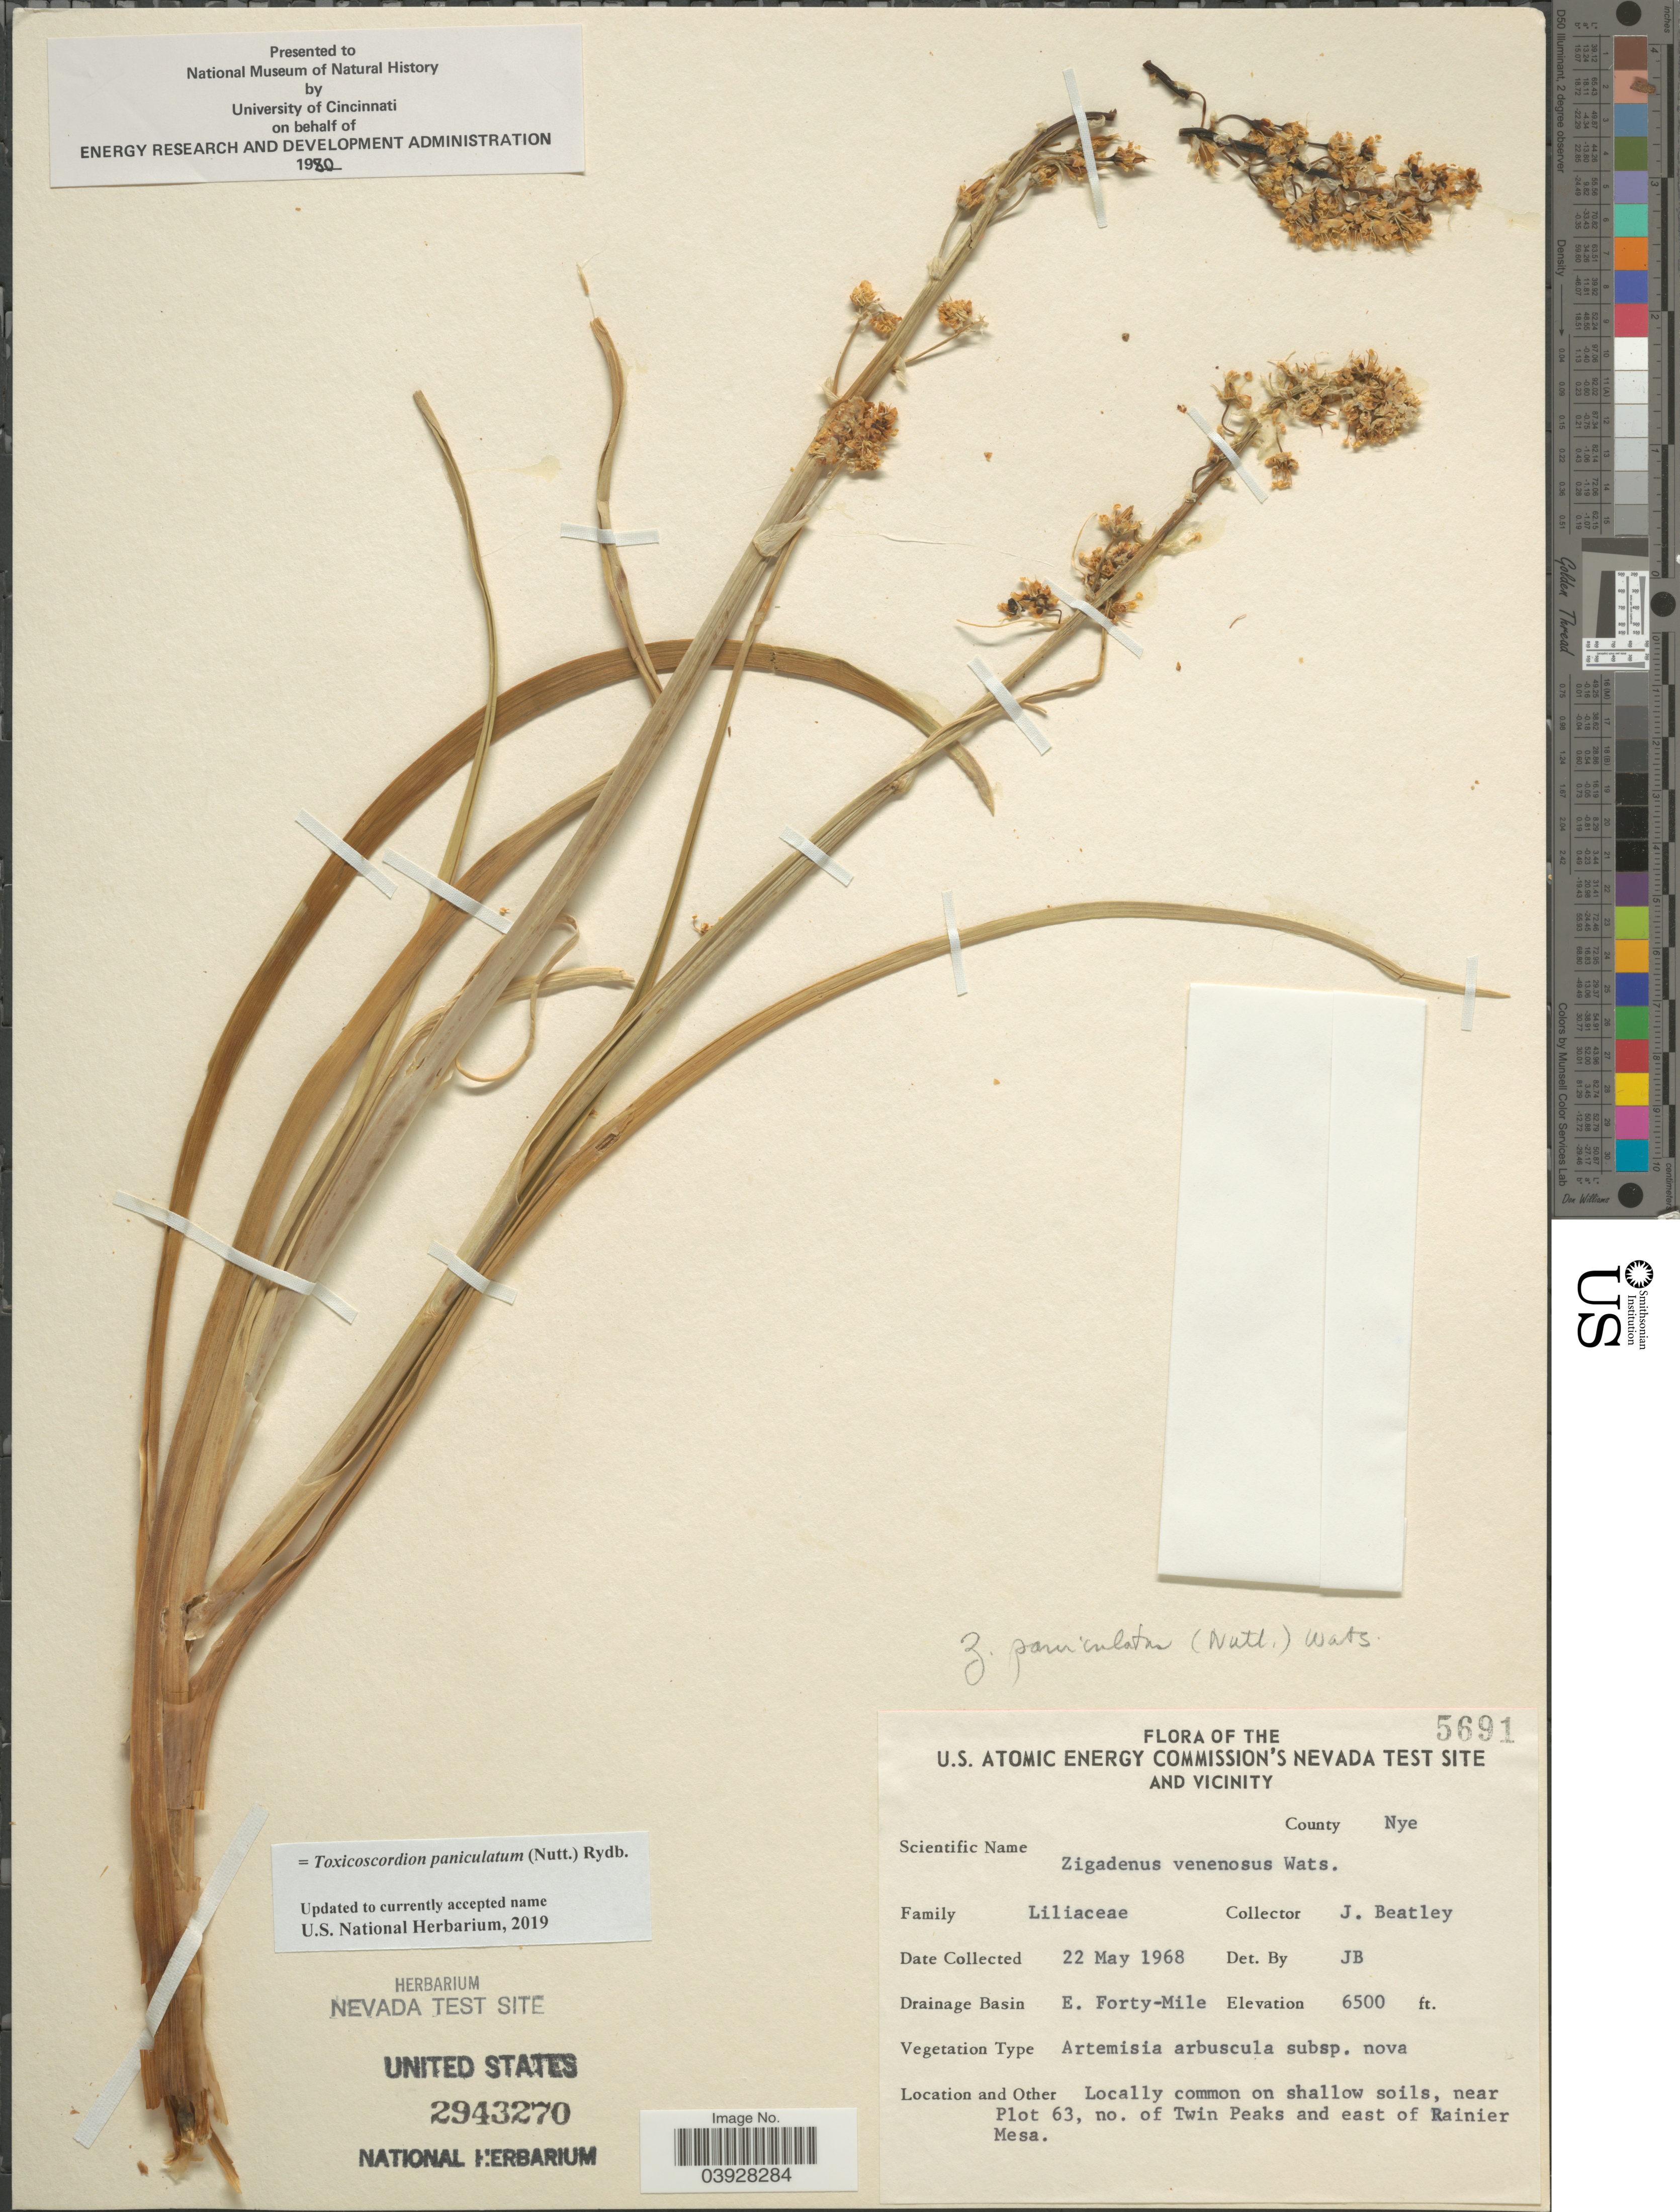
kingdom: Plantae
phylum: Tracheophyta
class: Liliopsida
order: Liliales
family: Melanthiaceae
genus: Toxicoscordion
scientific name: Toxicoscordion paniculatum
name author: (Nutt.) Rydb.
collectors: J. C. Beatley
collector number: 5691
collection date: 1968-05-22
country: United States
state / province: Nevada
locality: U.S. Atomic Energy Commission's Nevada Test Site and Vicinity. County Nye. Drainage Basin E. Forty-Mile. Near Plot 63, no. of Twin Peaks and east of Rainier Mesa.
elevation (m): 1981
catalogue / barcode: US 2943270